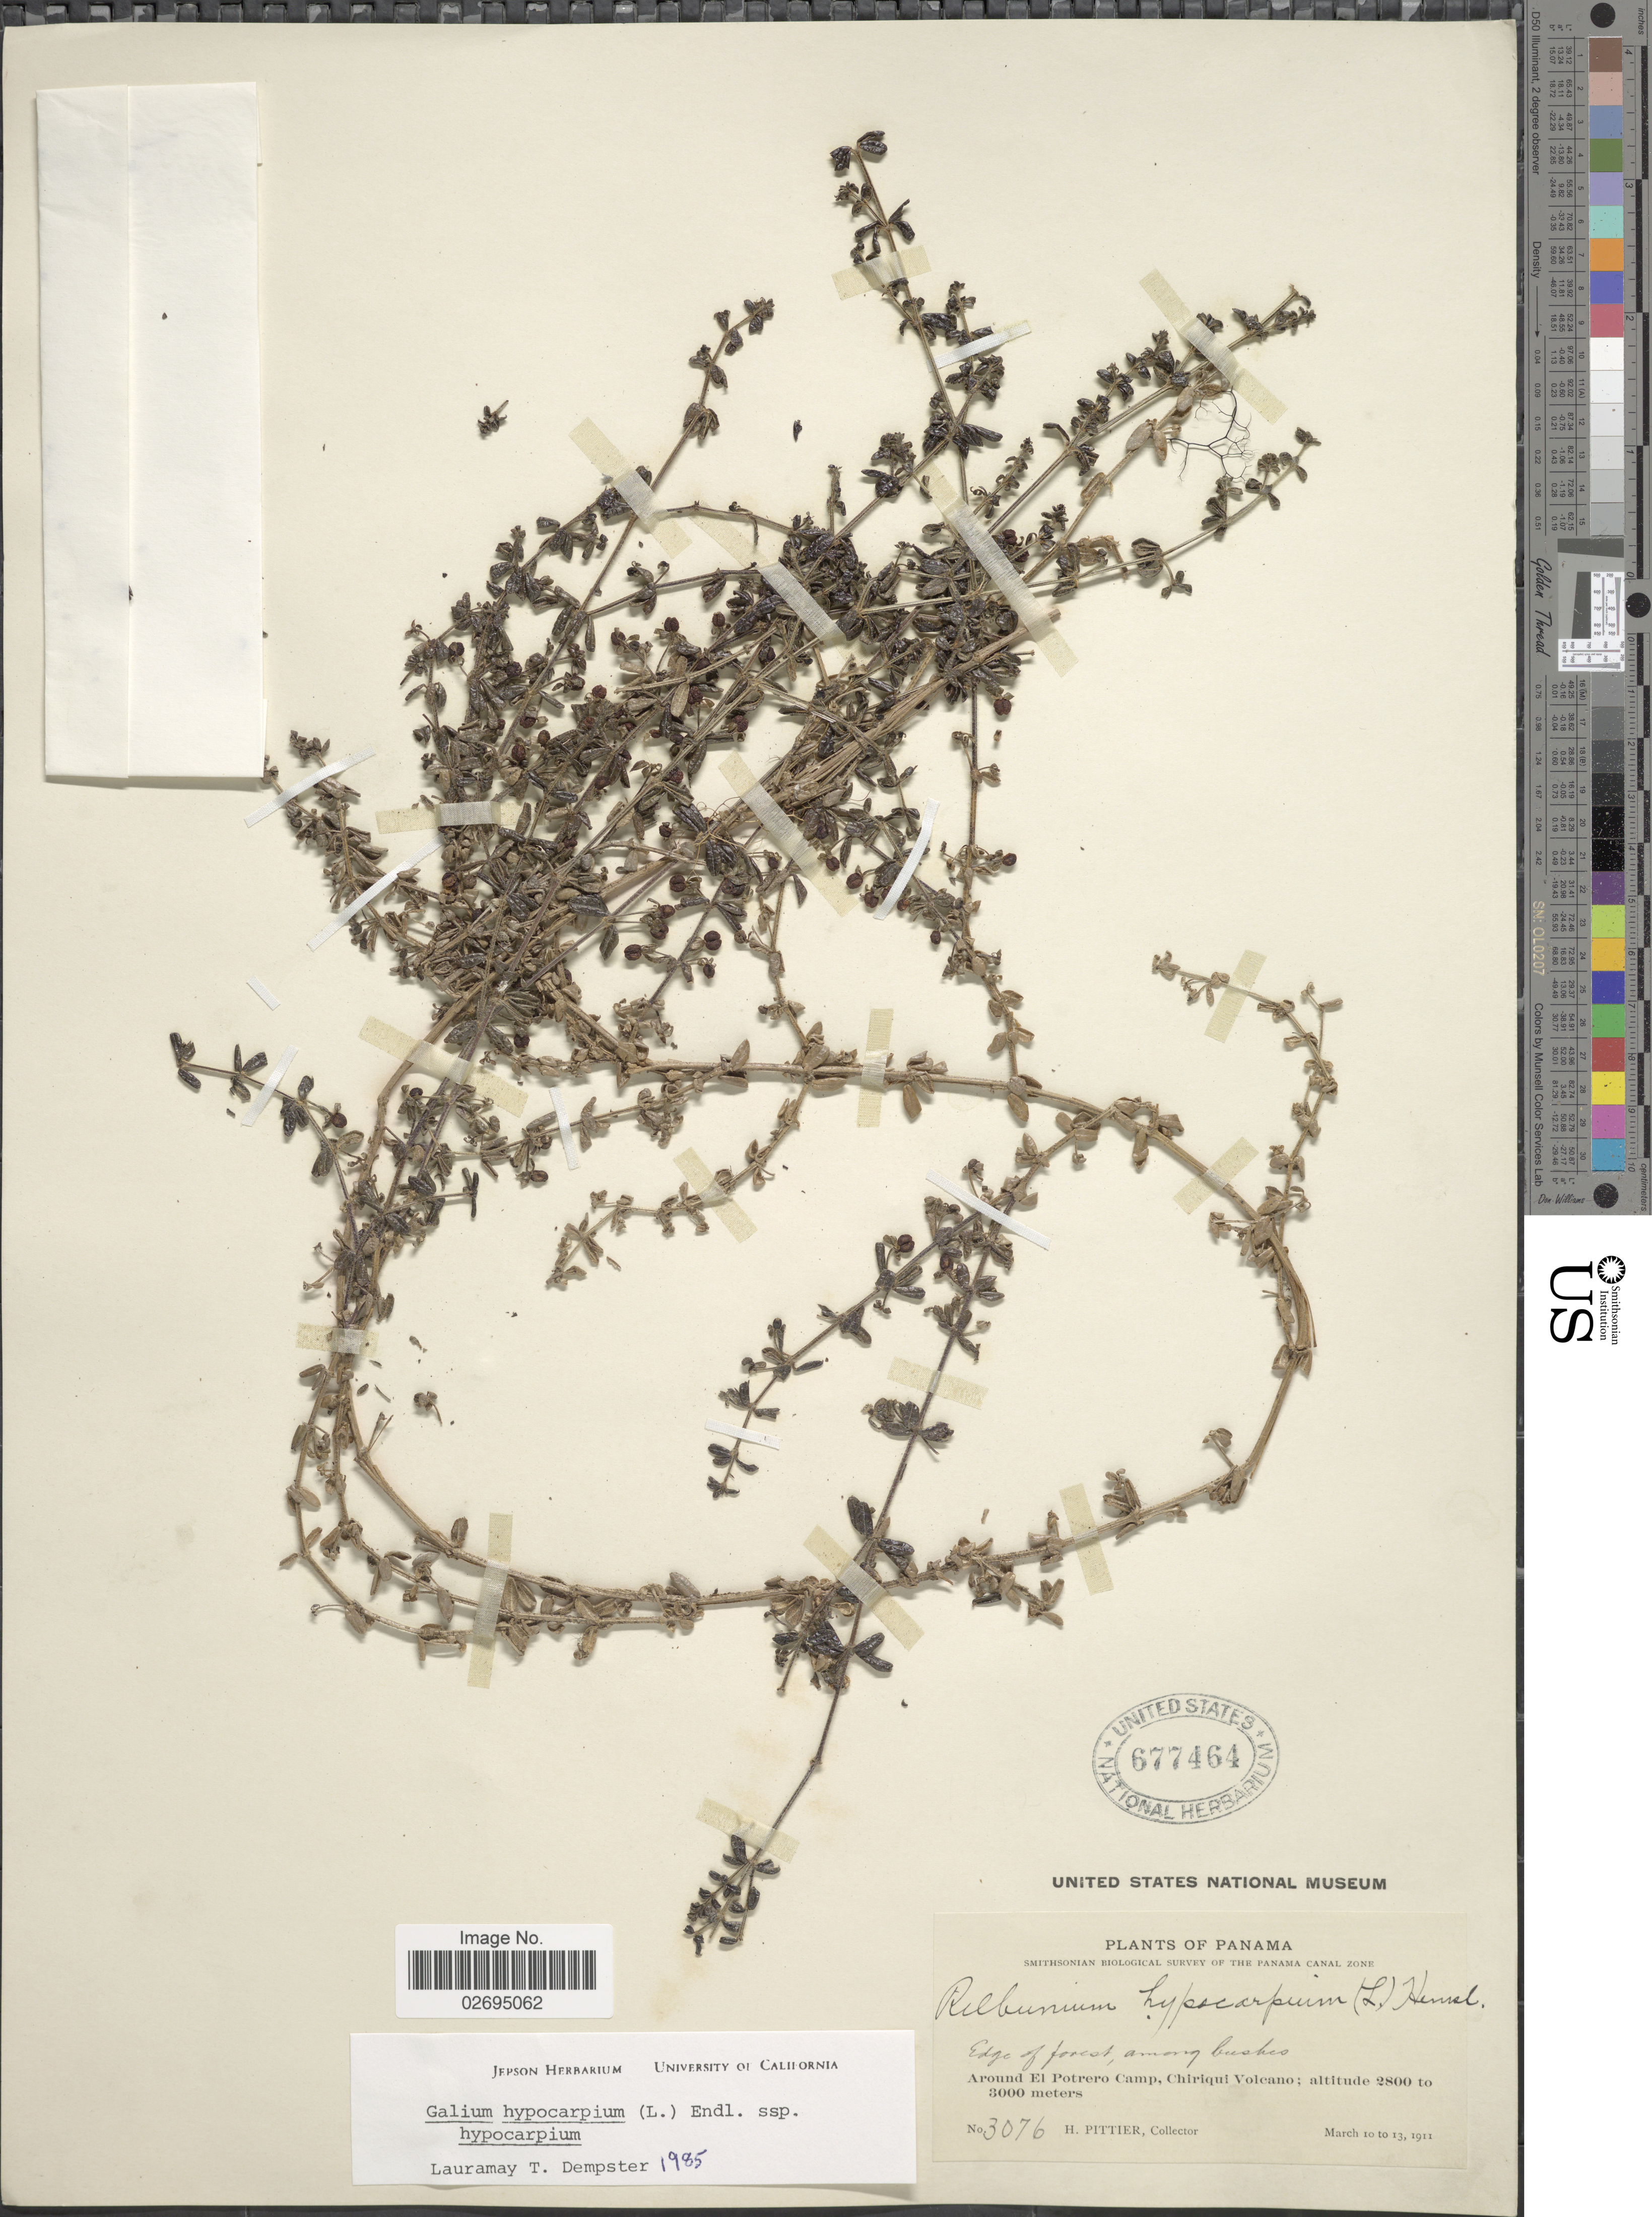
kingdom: Plantae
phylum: Tracheophyta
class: Magnoliopsida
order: Gentianales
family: Rubiaceae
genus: Galium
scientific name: Galium hypocarpium subsp. hypocarpium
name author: (L.) Endl. ex Griseb.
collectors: H. F. Pittier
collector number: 3076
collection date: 1911-03-10/1911-03-13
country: Panama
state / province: Chiriqui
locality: Panama Canal Zone. Around El Potrero Camp, Chiriqui Volcano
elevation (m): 2800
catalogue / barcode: US 677464